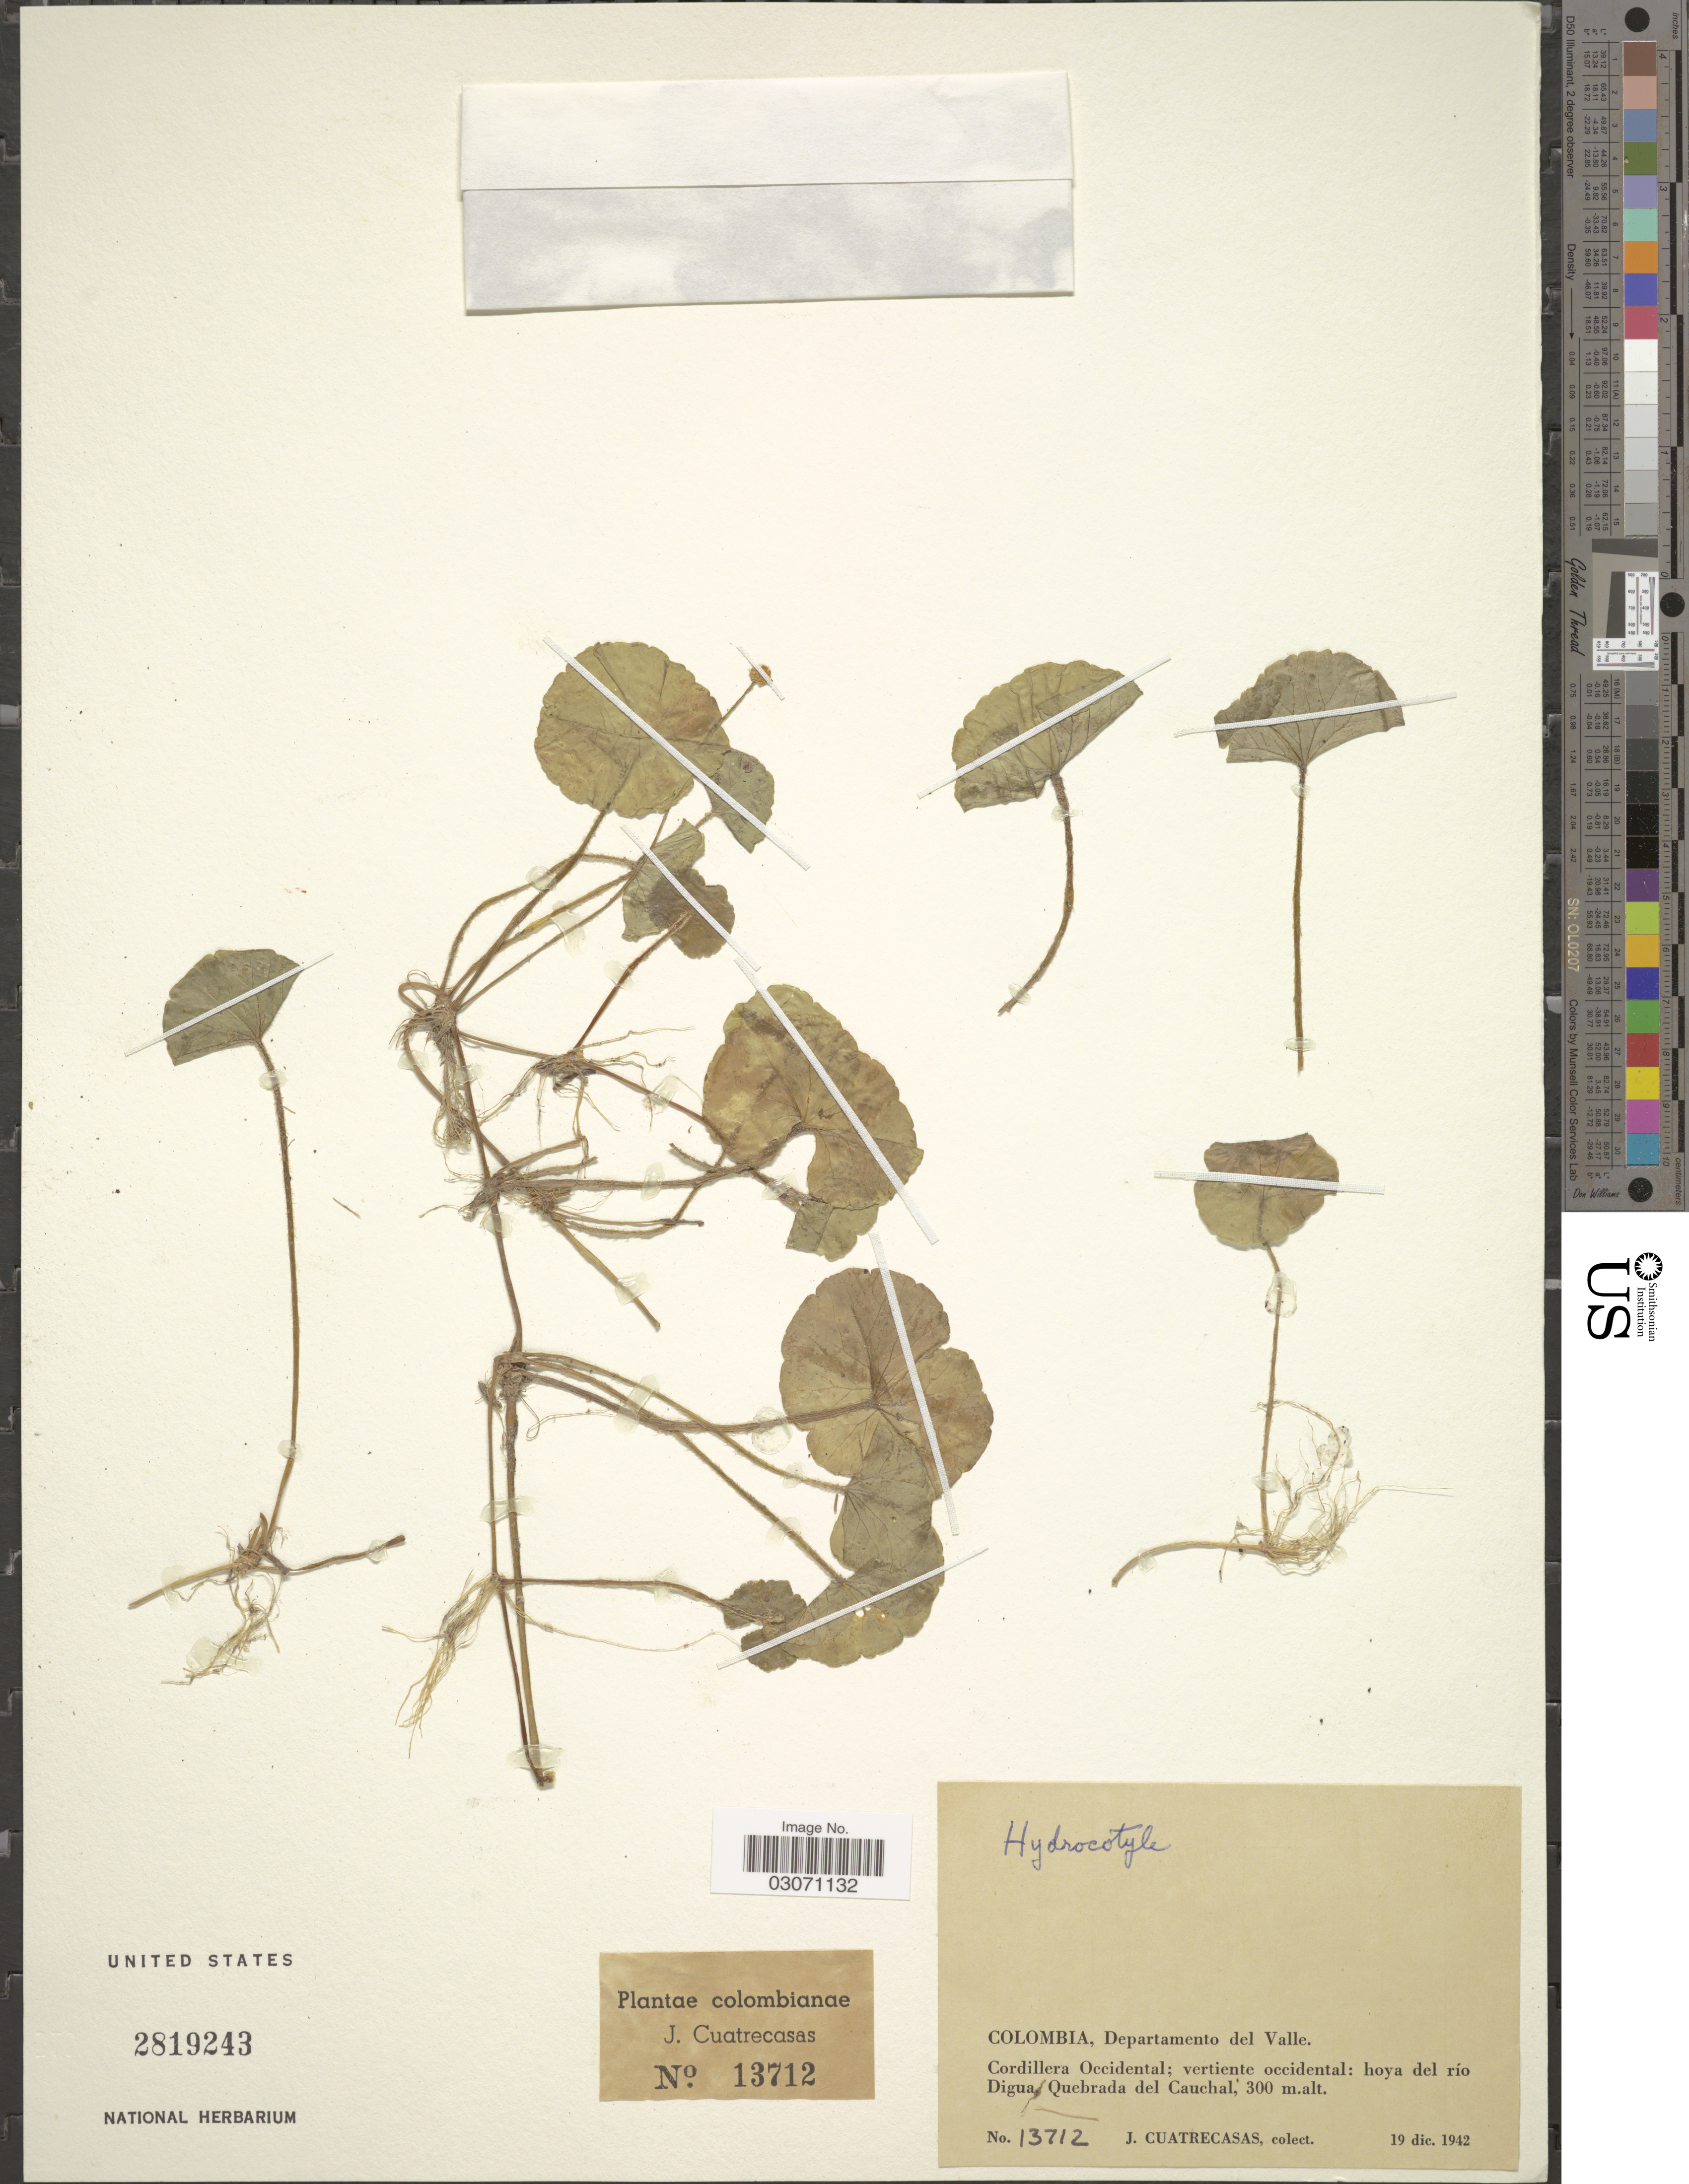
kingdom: Plantae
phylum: Tracheophyta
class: Magnoliopsida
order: Apiales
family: Araliaceae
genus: Hydrocotyle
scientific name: Hydrocotyle leucocephala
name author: Cham. & Schltdl.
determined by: Mendoza, M.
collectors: J. Cuatrecasas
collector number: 13712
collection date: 1942-12-19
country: Colombia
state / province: Valle del Cauca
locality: Departamento del Valle, Cordillera Occidental; vertiente occidental: hoya del río Digua, Quebrada del Cauchal.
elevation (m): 300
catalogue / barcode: US 2819243